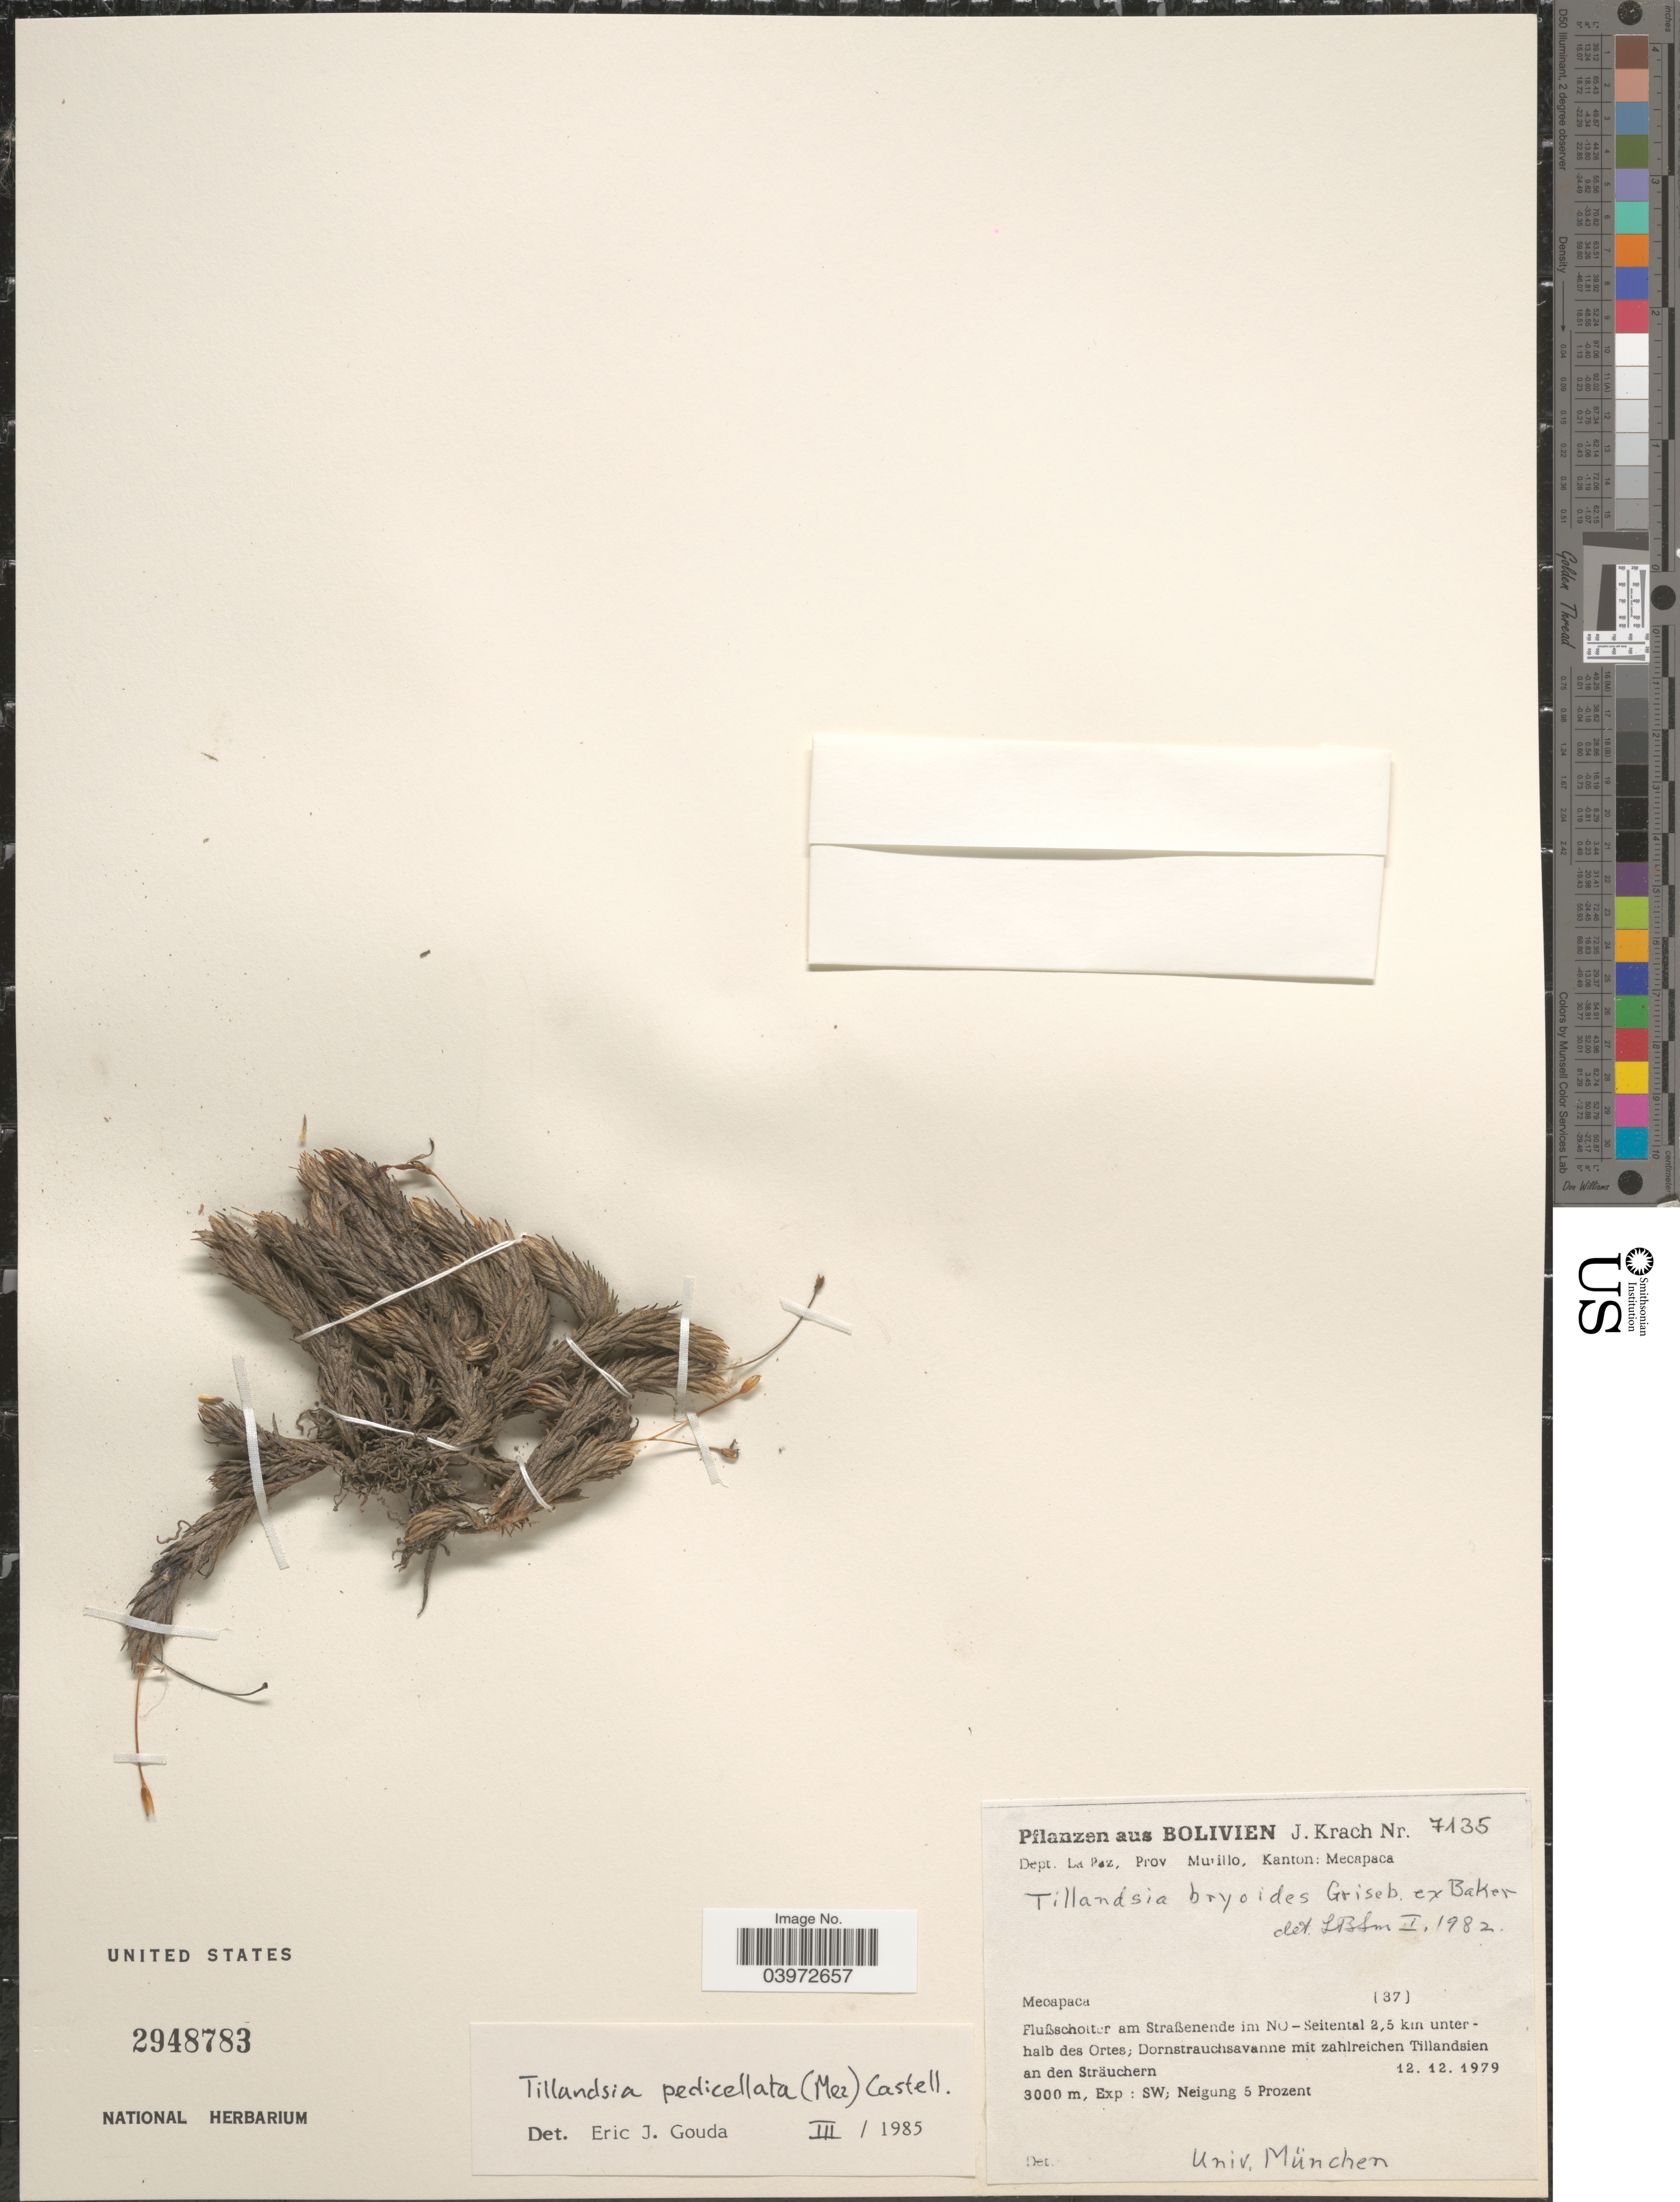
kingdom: Plantae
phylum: Tracheophyta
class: Liliopsida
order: Poales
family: Bromeliaceae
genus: Tillandsia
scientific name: Tillandsia bryoides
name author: Griseb. ex Baker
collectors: J. Krach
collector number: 7135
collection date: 1979-12-12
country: Bolivia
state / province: La Paz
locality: Dept. La Paz, Prov. Murillo, Kanton: Mecapaca. Mecapaca. Exp: SW; Neigung 5 Prozent. Flußschotter am Straßenende im NO-Seitental 2,5 km unterhalb des Ortes.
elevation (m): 3000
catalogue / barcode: US 2948783